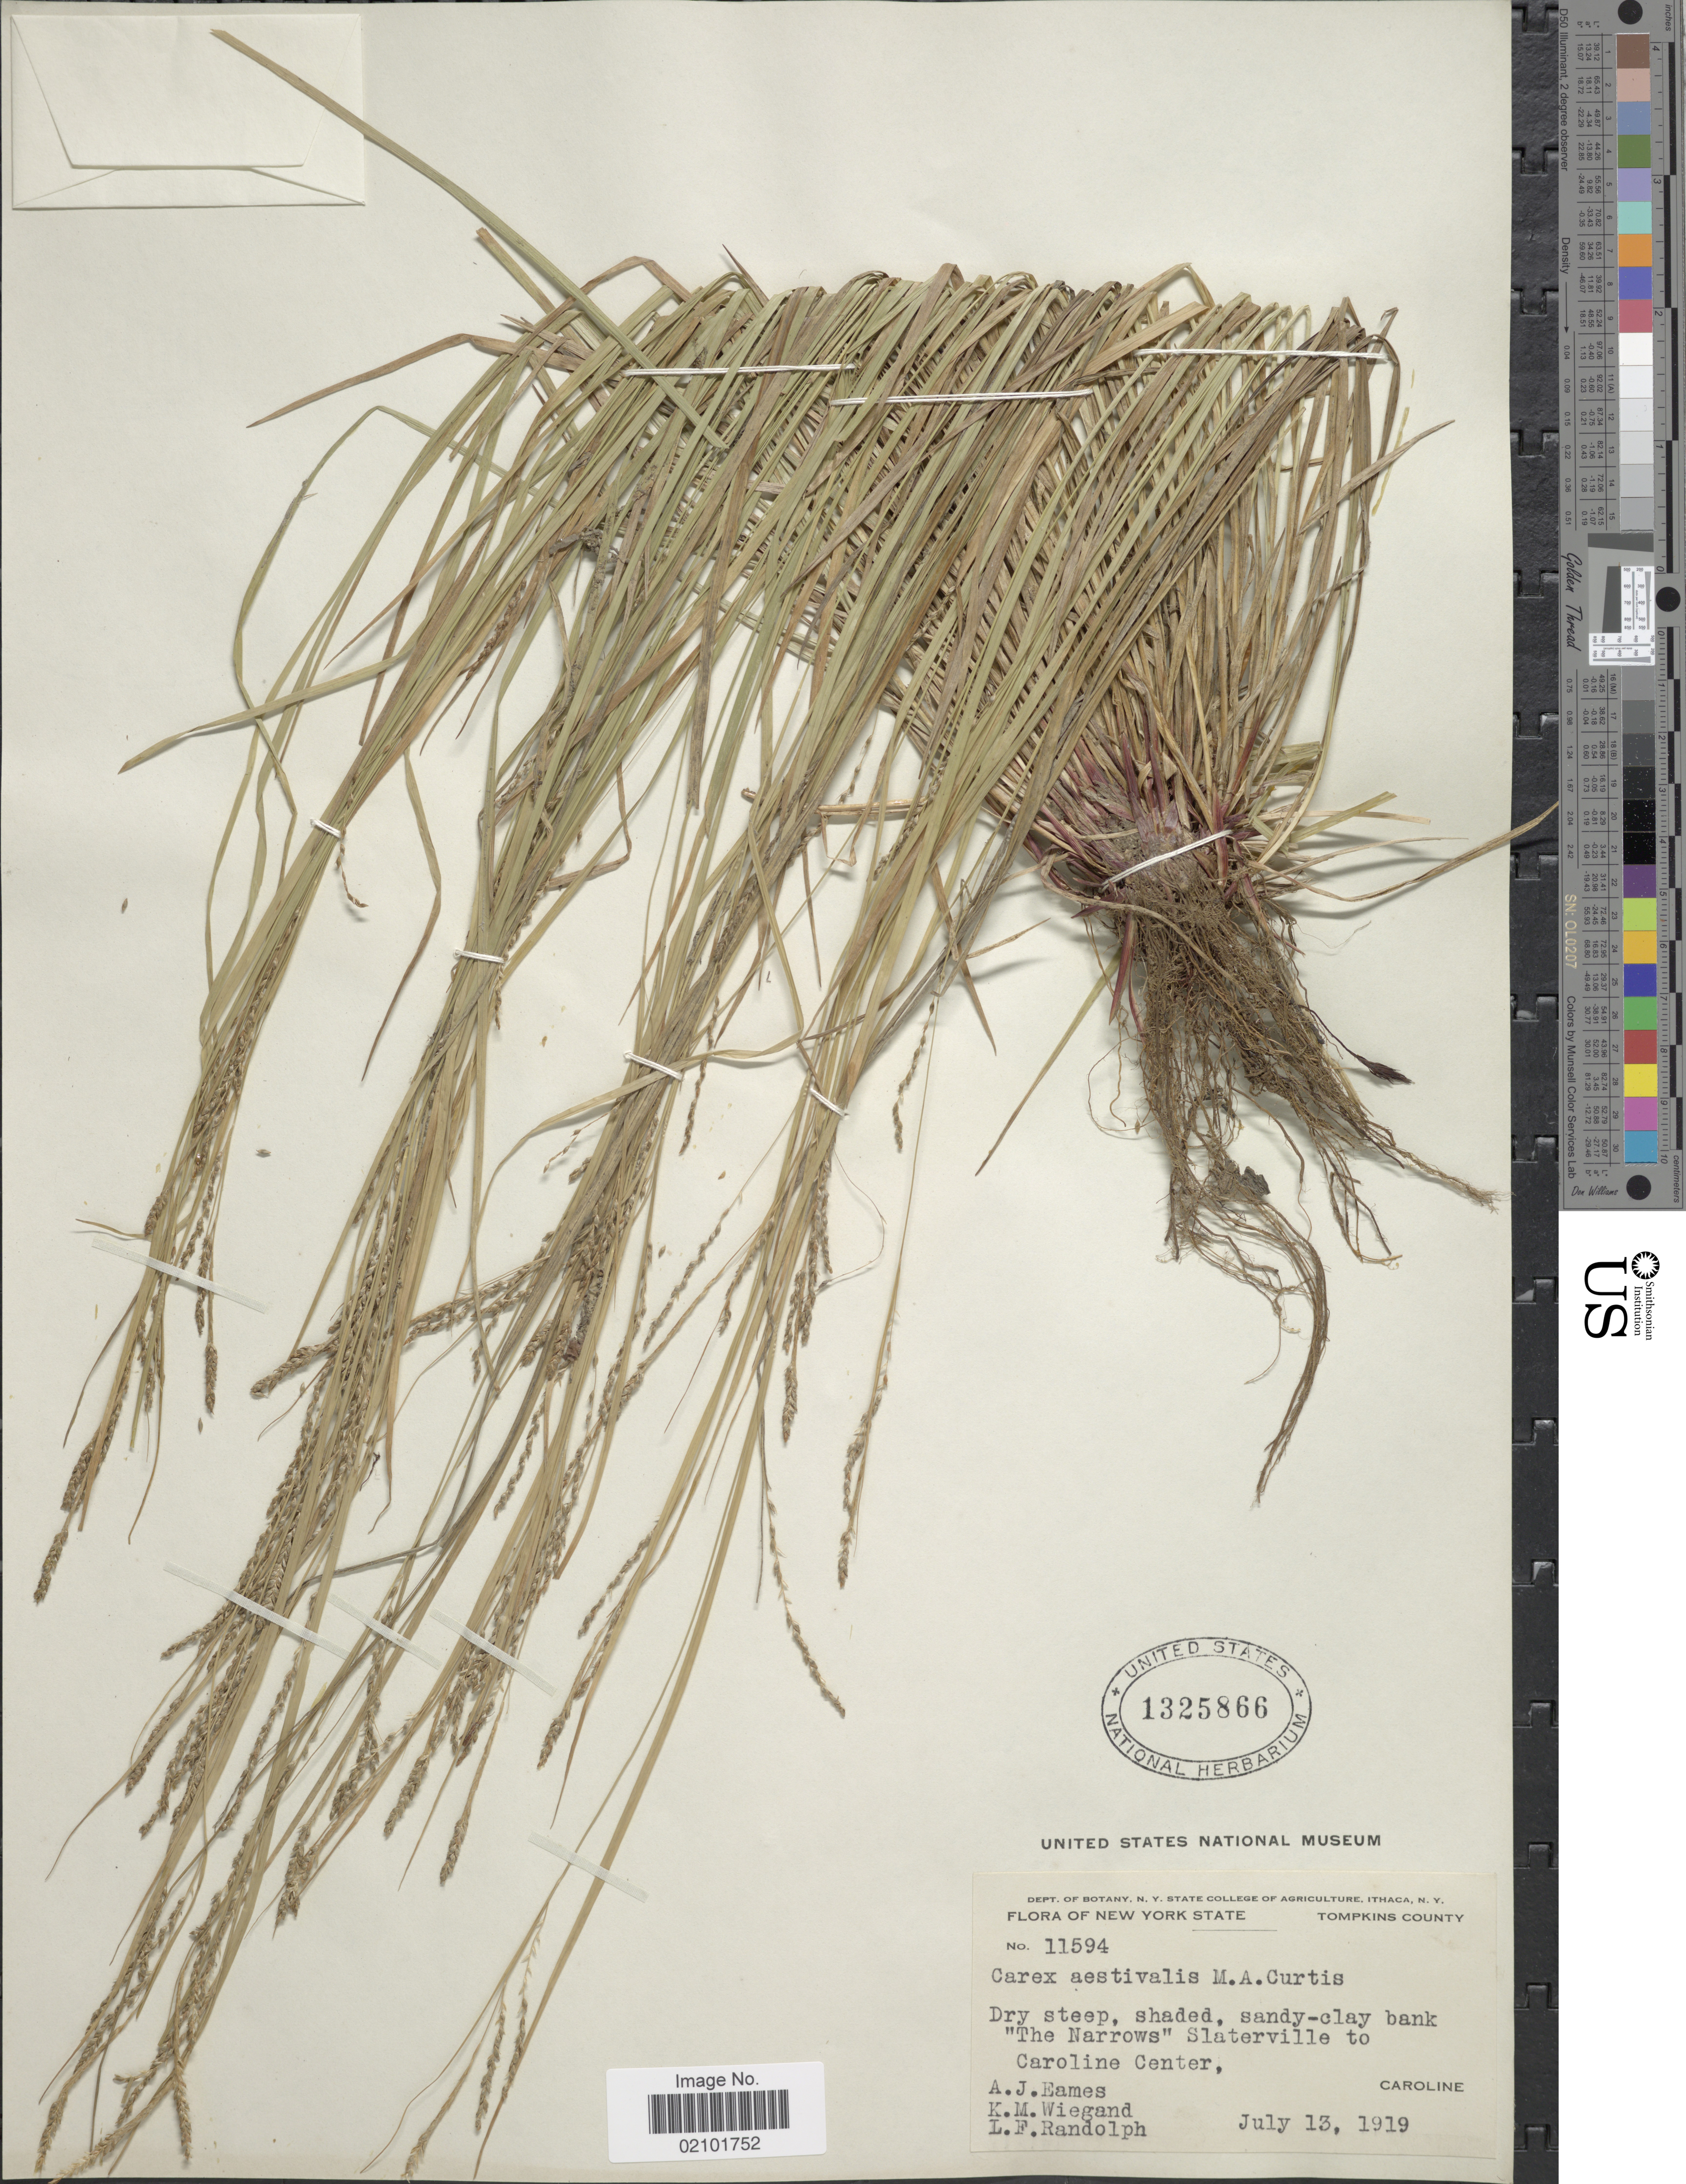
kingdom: Plantae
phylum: Tracheophyta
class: Liliopsida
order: Poales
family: Cyperaceae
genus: Carex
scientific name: Carex aestivalis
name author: M.A. Curtis ex A. Gray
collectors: A. J. Eames, K. M. Wiegand & L. F. Randolph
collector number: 11594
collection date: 1919-07-13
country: United States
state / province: New York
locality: Tompkins County "The Narrows" Slaterville to Caroline Center, Caroline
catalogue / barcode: US 1325866